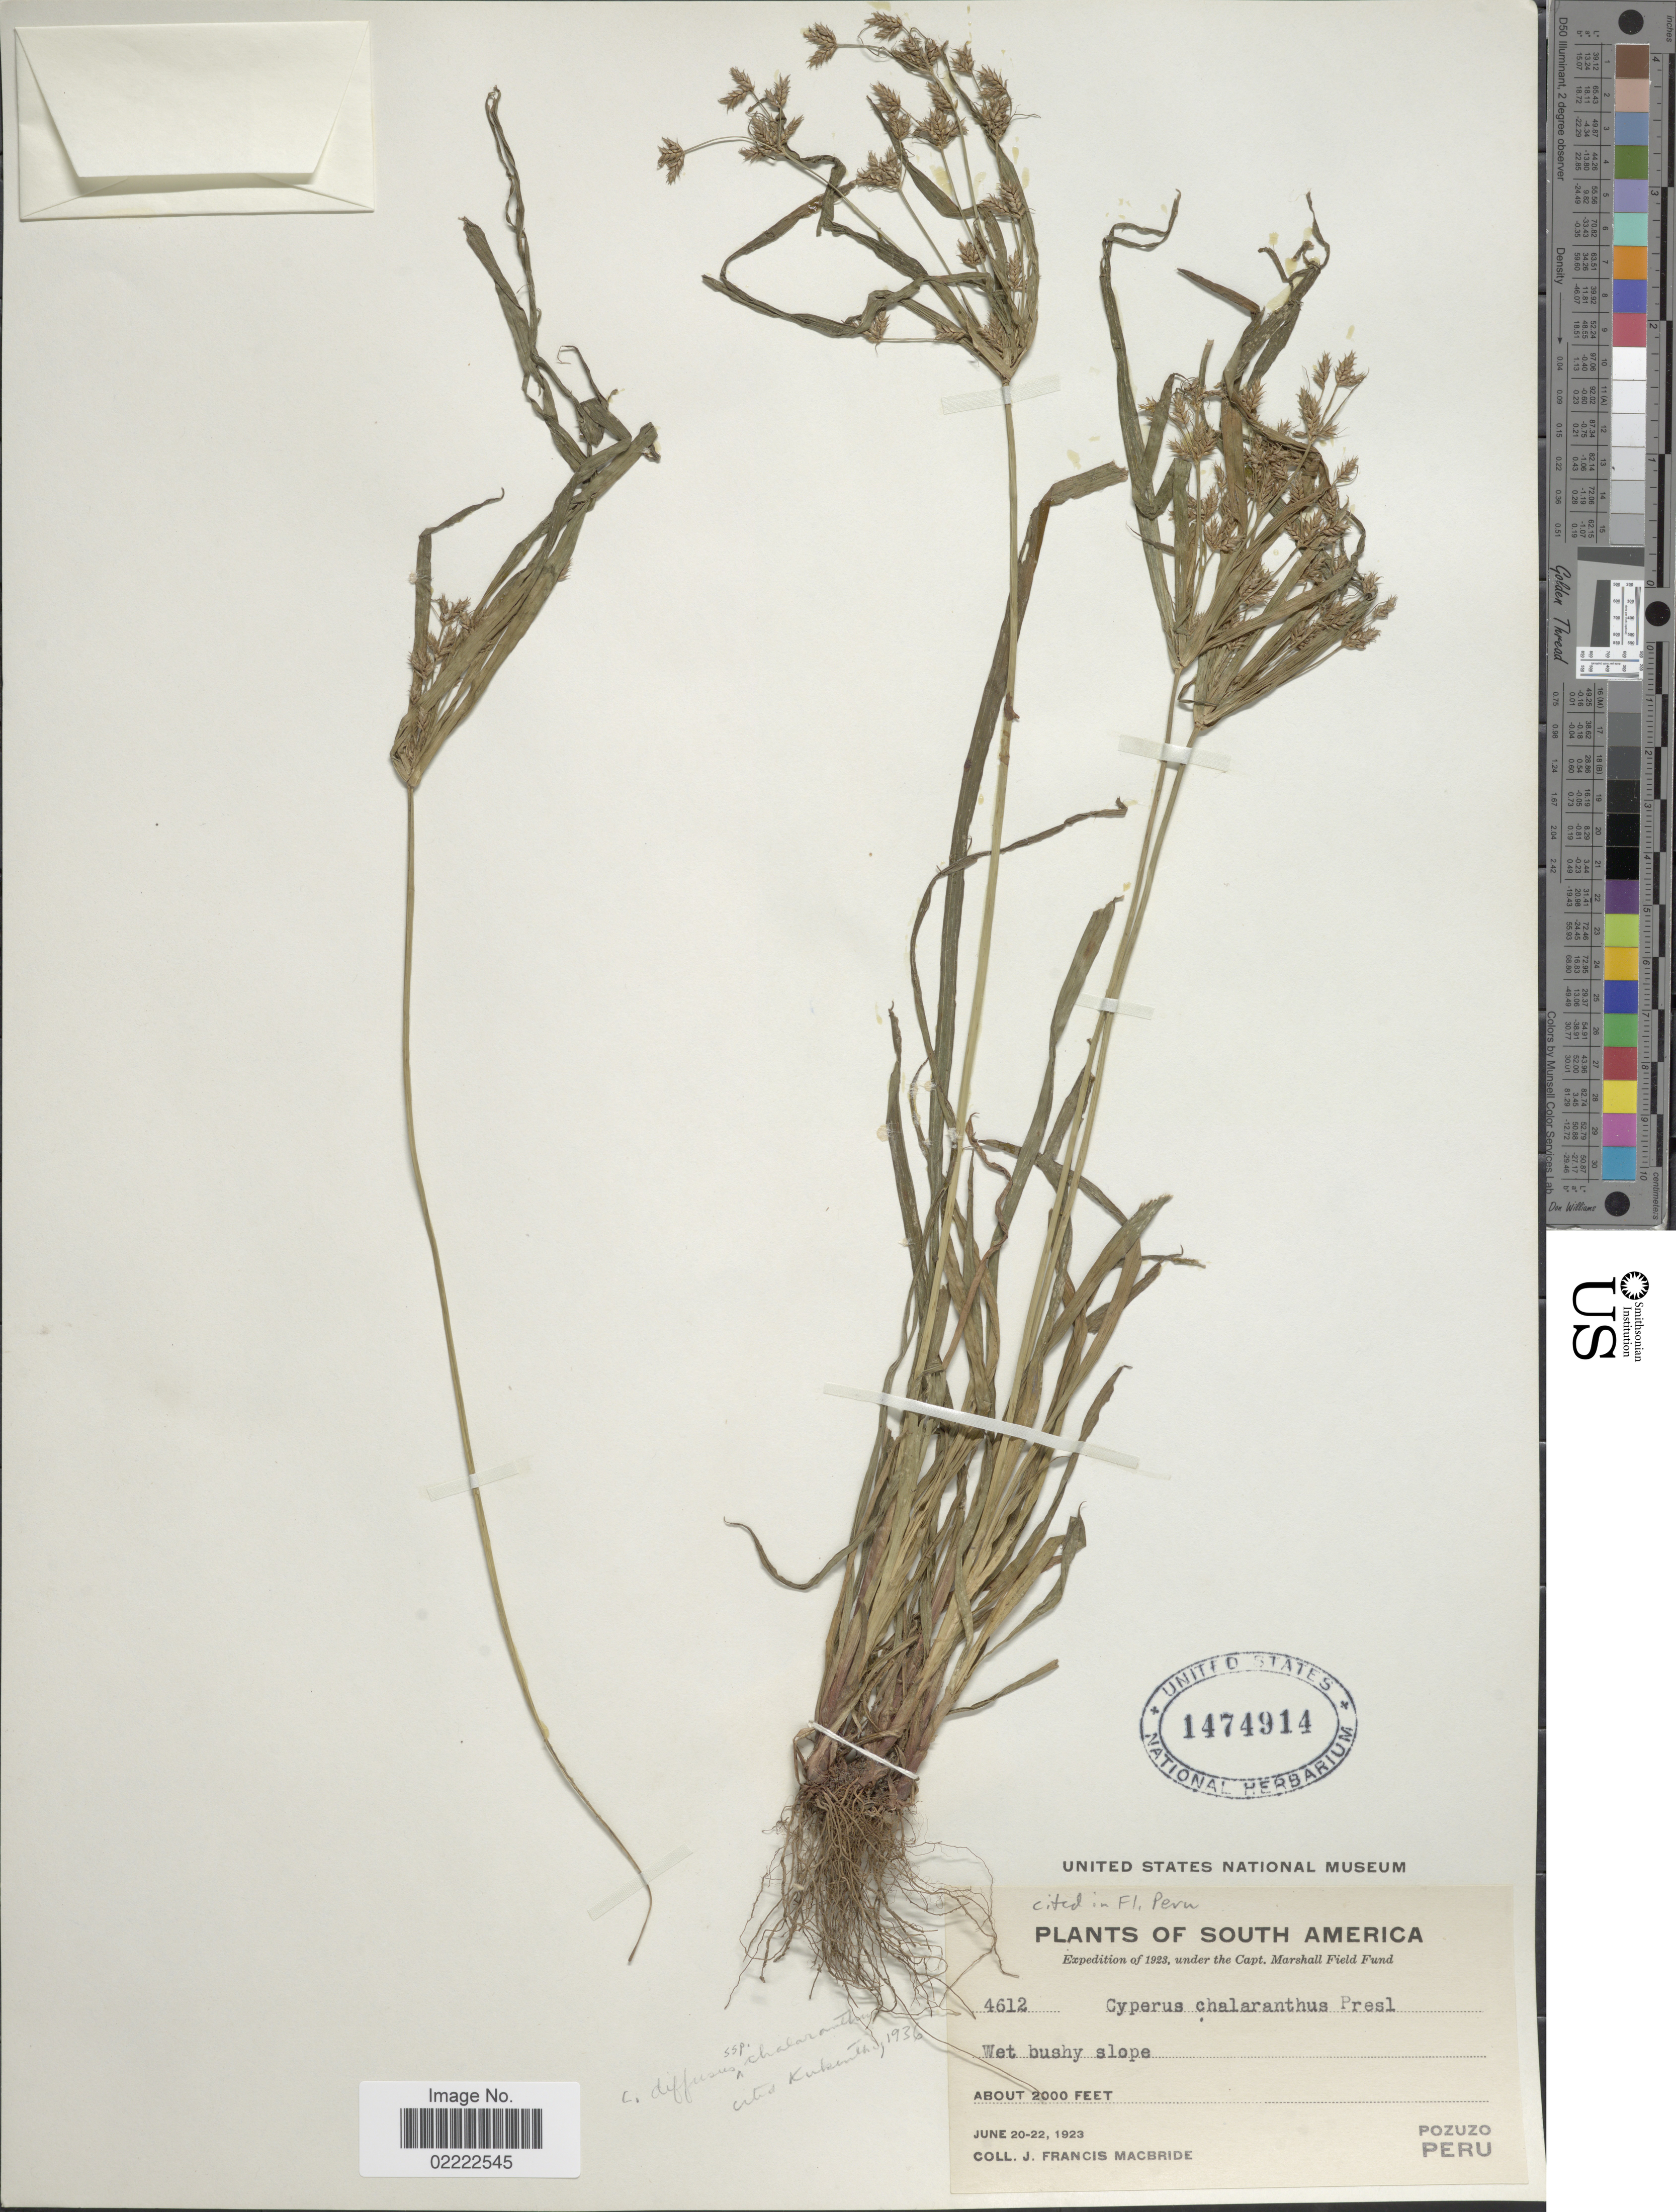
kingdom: Plantae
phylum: Tracheophyta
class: Liliopsida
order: Poales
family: Cyperaceae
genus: Cyperus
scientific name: Cyperus laxus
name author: Lam.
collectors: J. F. Macbride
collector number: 4612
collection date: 1923-06-20/1923-06-22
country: Peru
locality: South America, wet bushy slope, Pozuzo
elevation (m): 610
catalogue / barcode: US 1474914